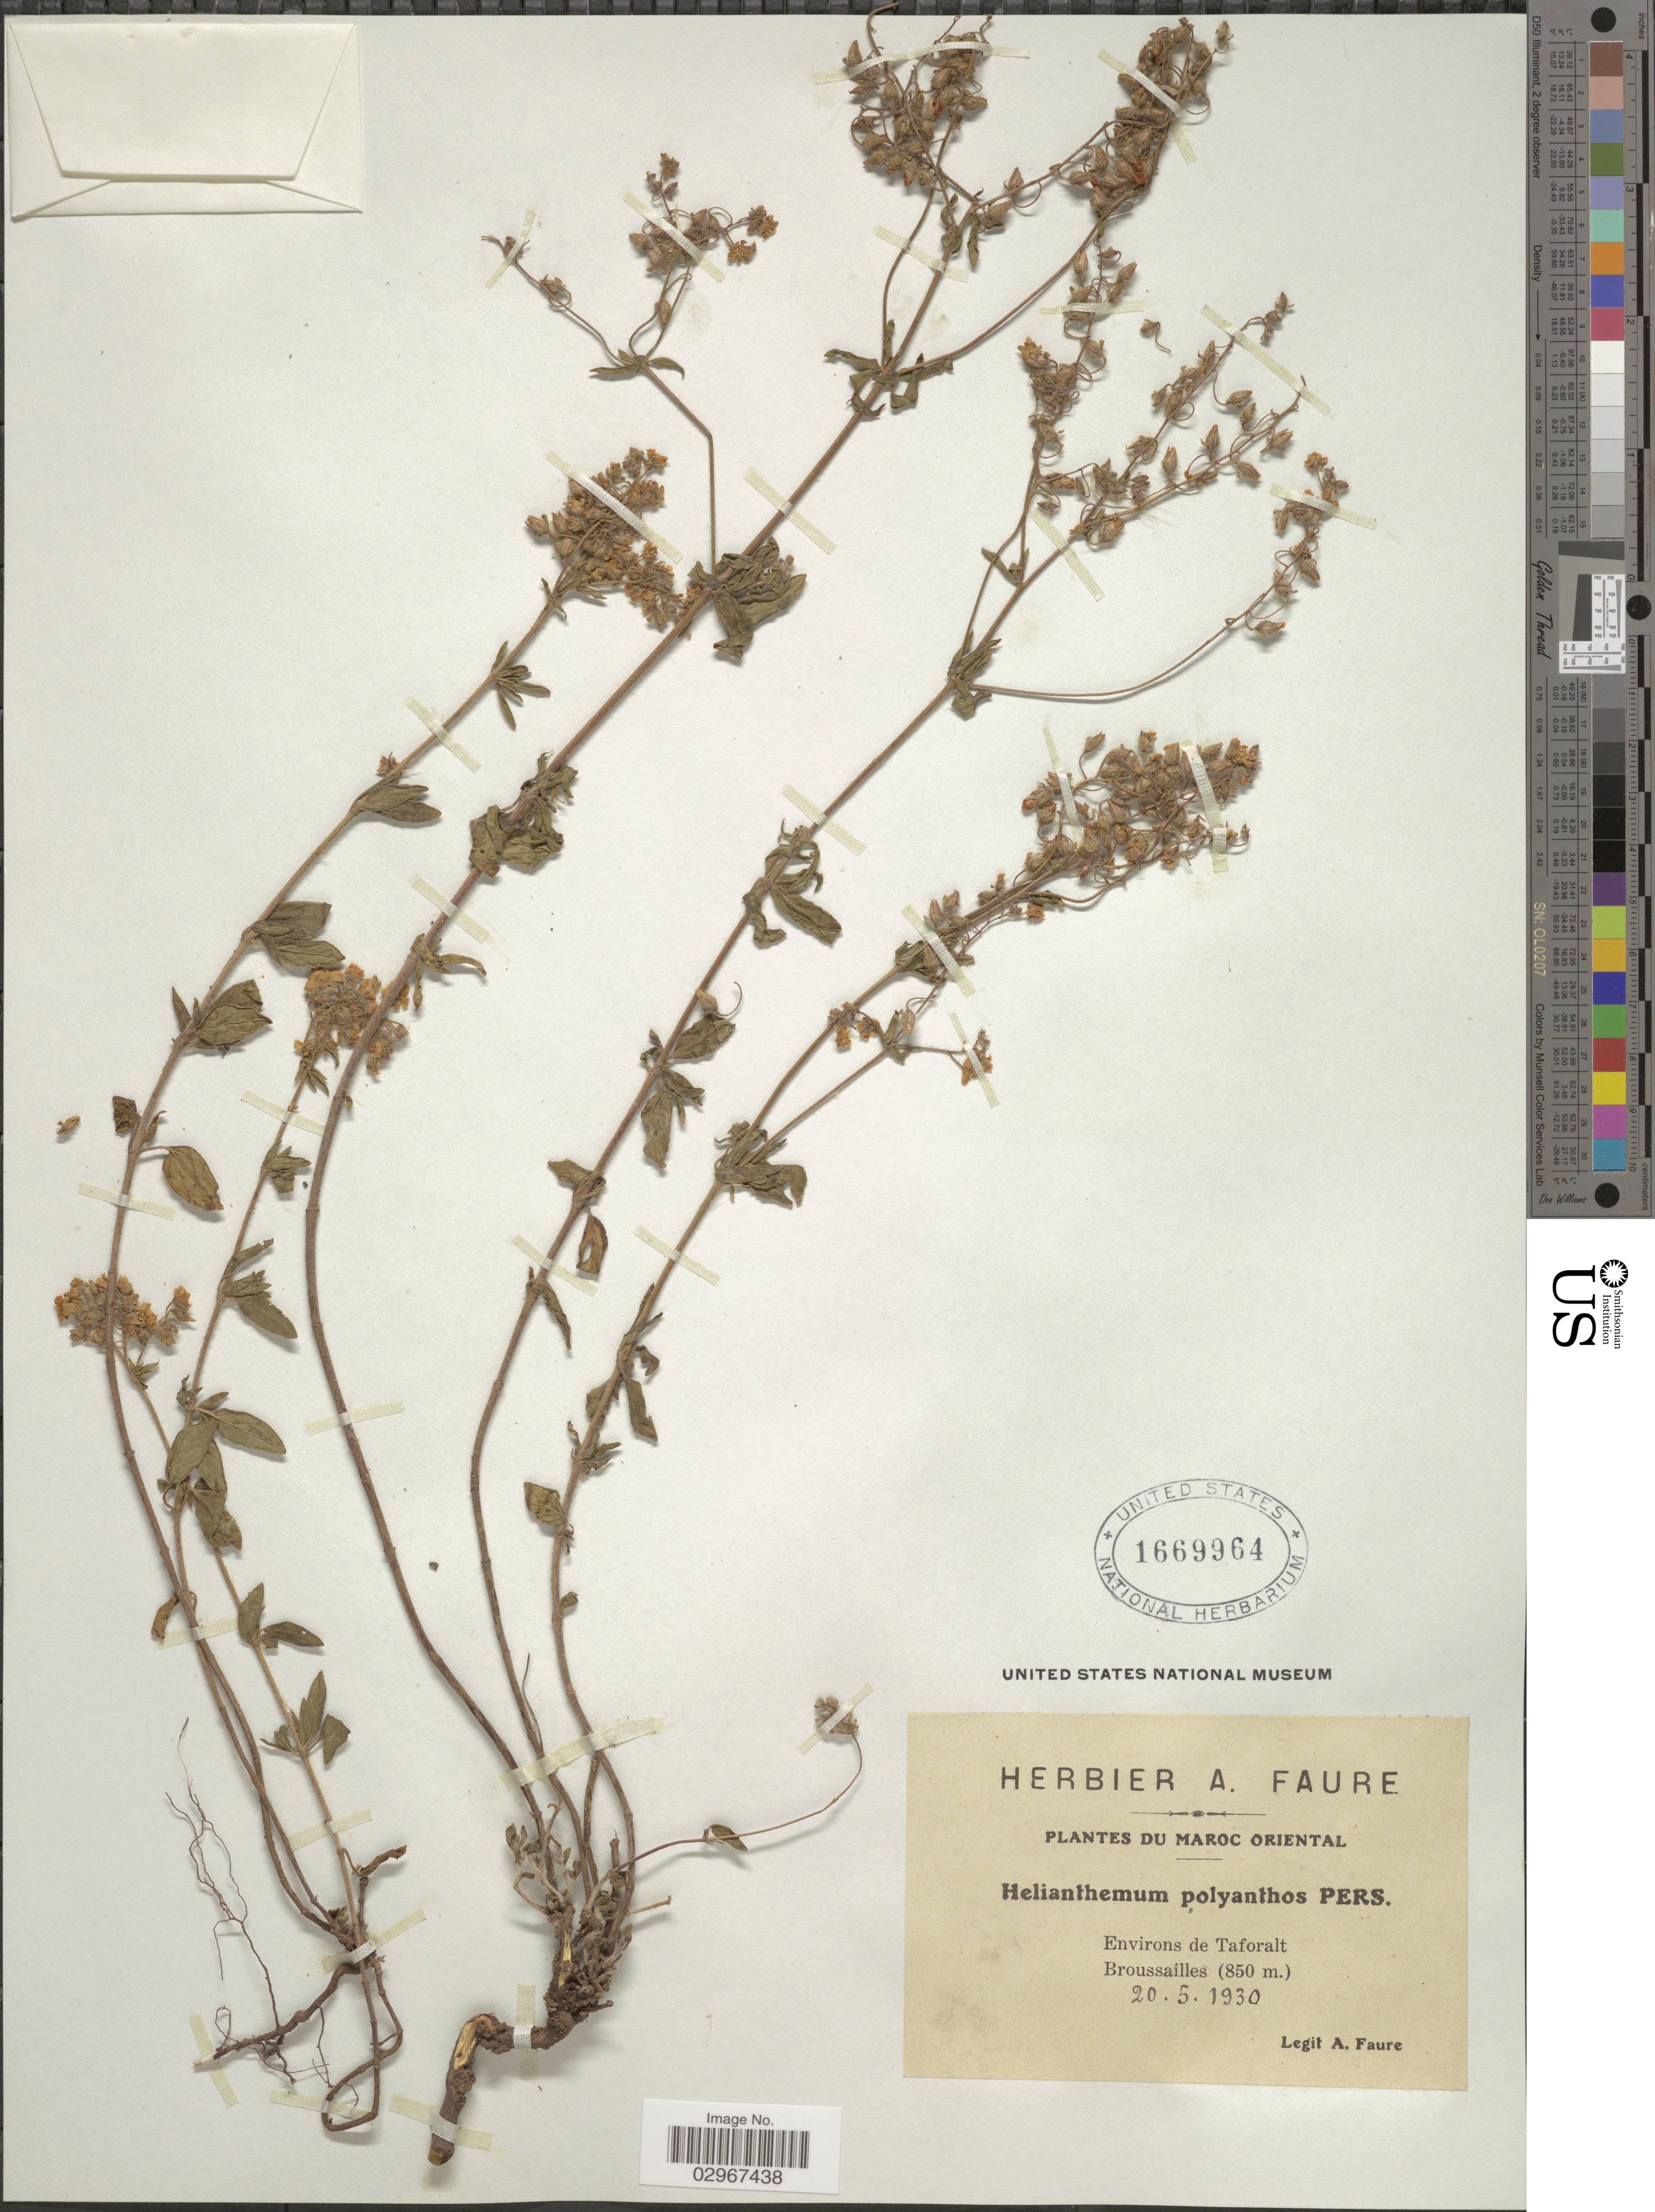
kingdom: Plantae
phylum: Tracheophyta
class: Magnoliopsida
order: Malvales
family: Cistaceae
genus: Helianthemum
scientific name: Helianthemum polyanthum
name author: (Desf.) Pers.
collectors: A. Faure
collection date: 1930-05-20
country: Morocco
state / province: Oriental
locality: Maroc Oriental. Environs de Taforalt.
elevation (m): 850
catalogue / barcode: US 1669964